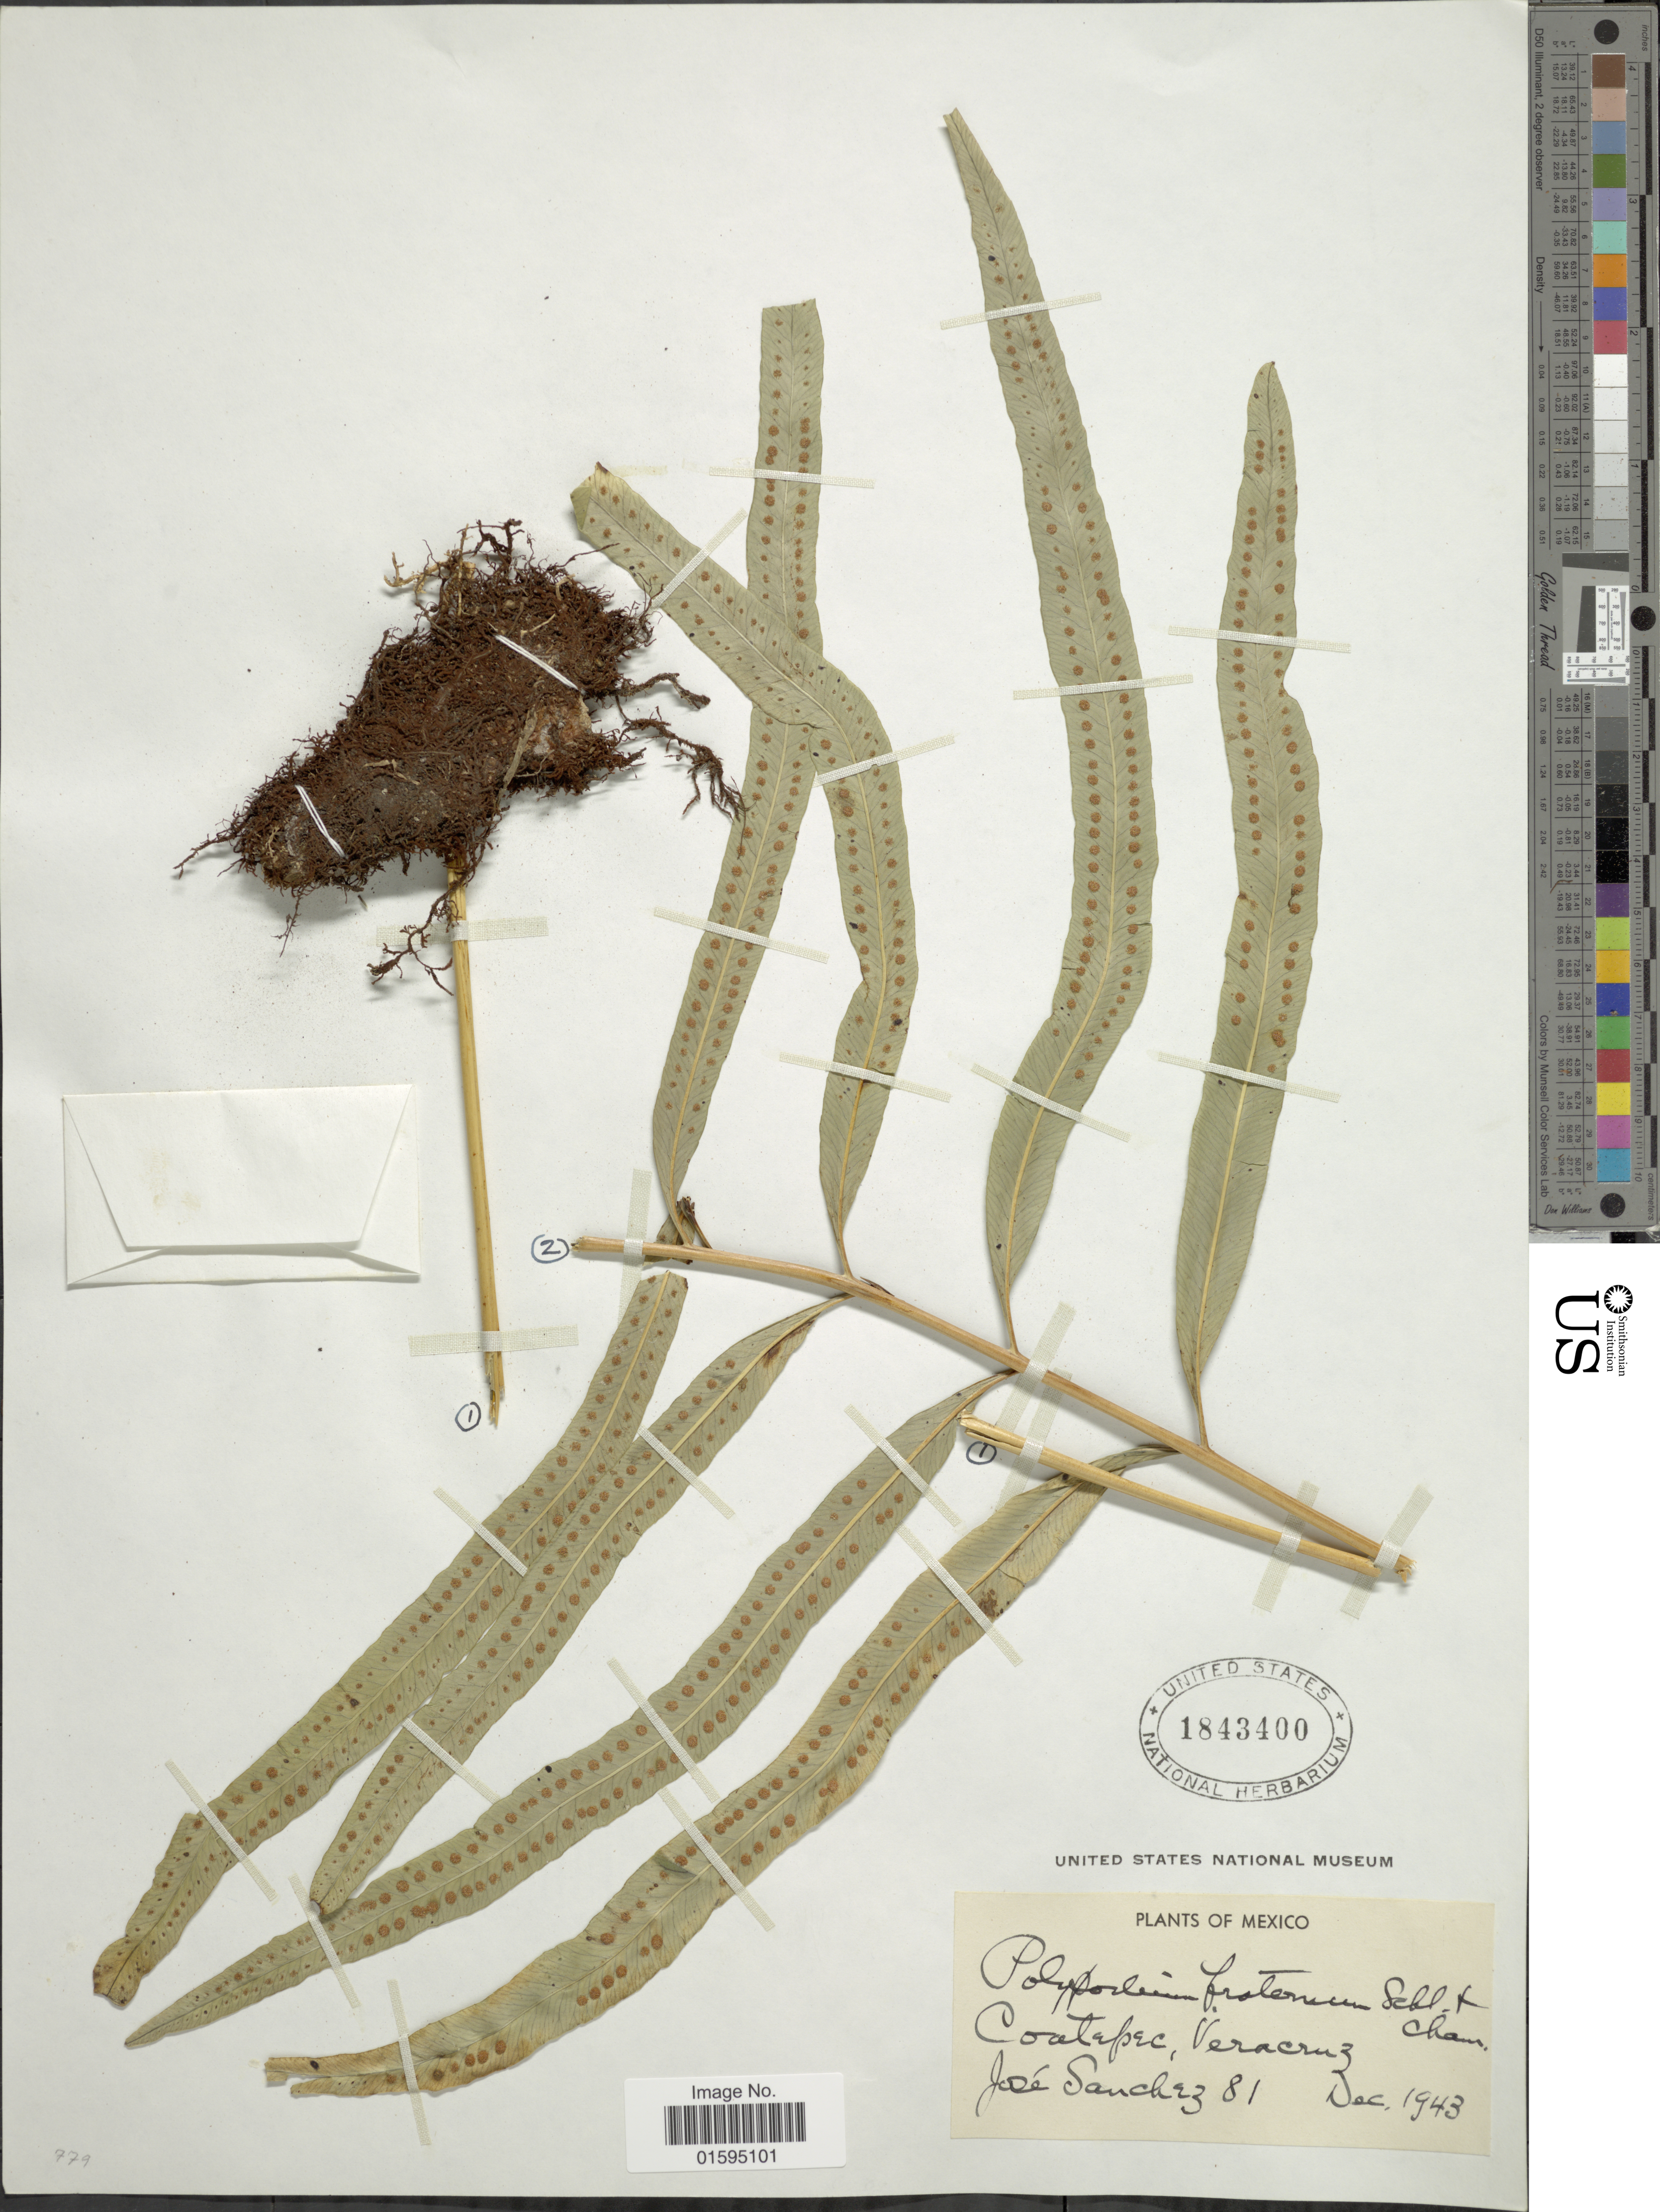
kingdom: Plantae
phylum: Tracheophyta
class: Polypodiopsida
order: Polypodiales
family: Polypodiaceae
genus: Polypodium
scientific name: Polypodium fraternum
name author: Schltdl. & Cham.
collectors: J. Sánchez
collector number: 81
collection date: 1943-12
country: Mexico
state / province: Veracruz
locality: Coatepec, Veracruz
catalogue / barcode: US 1843400